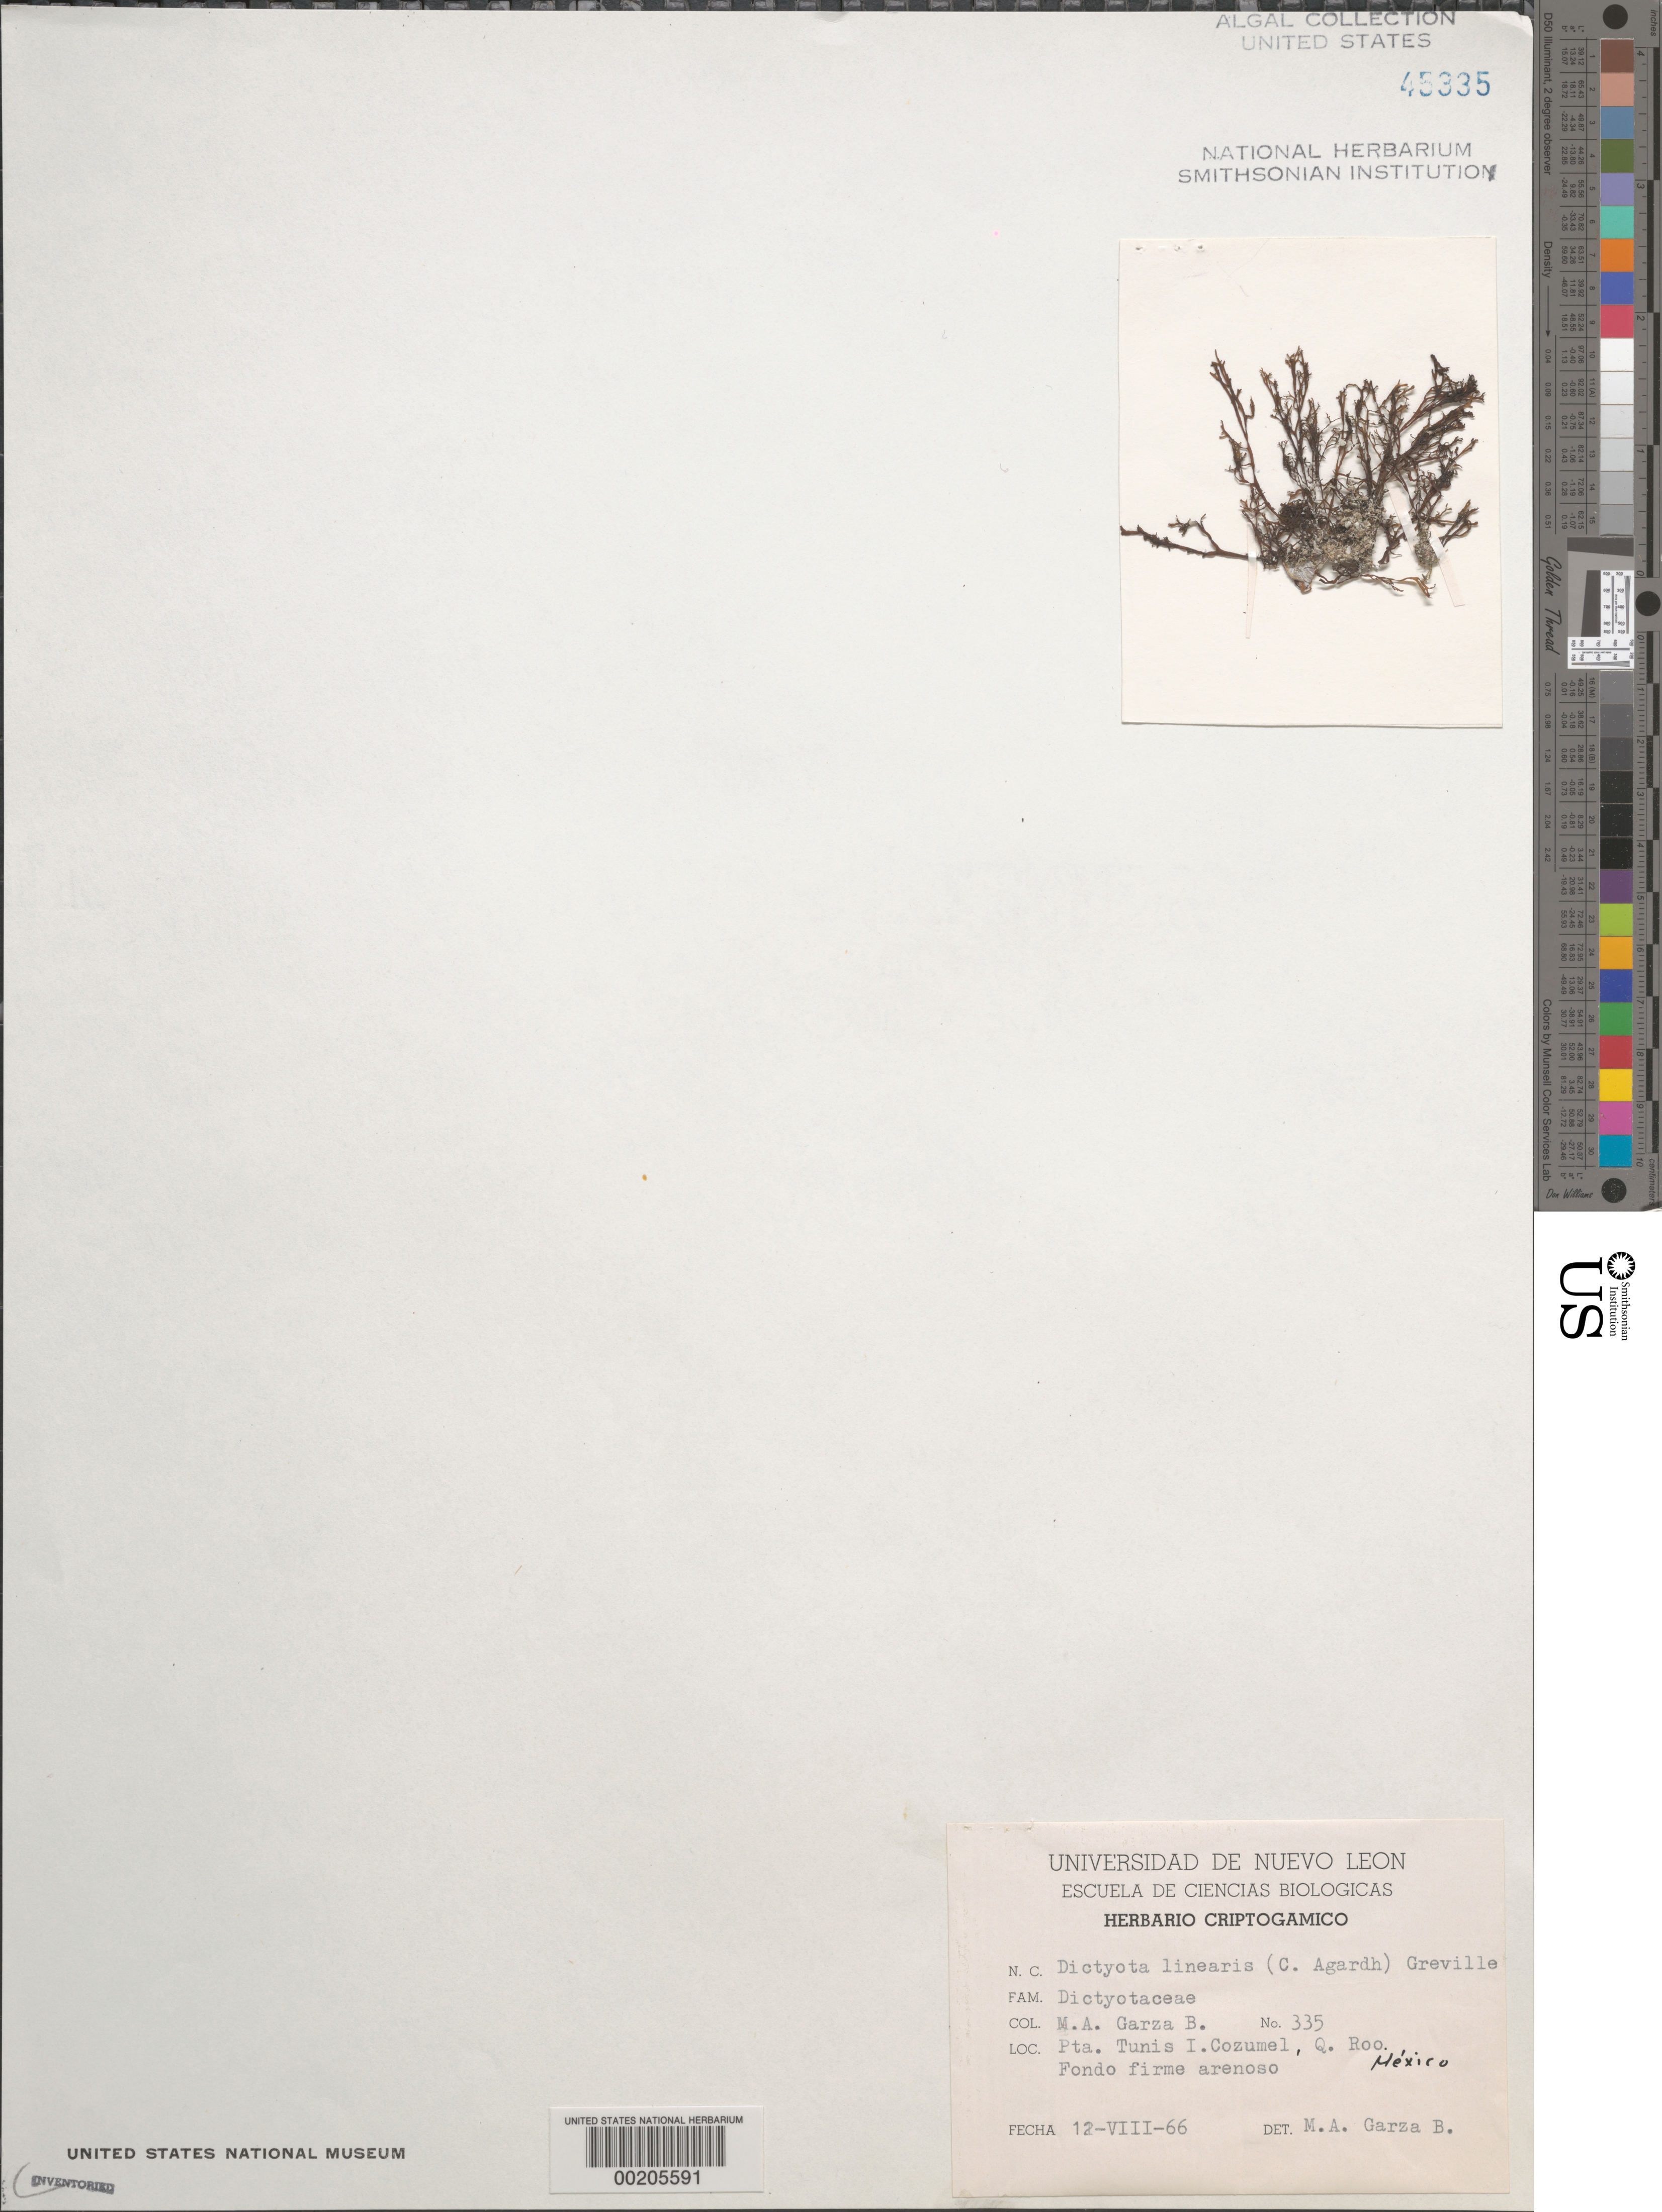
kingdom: Chromista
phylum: Ochrophyta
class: Phaeophyceae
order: Dictyotales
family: Dictyotaceae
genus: Dictyota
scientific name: Dictyota linearis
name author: (C. Agardh) Grev.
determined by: Garza Barrientos, M. A.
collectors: M. Garza Barrientos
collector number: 335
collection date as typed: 12 Aug 1966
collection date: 1966-08-12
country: Mexico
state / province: Quintana Roo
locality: Isla cozumel, punta tunis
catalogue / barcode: US 45335